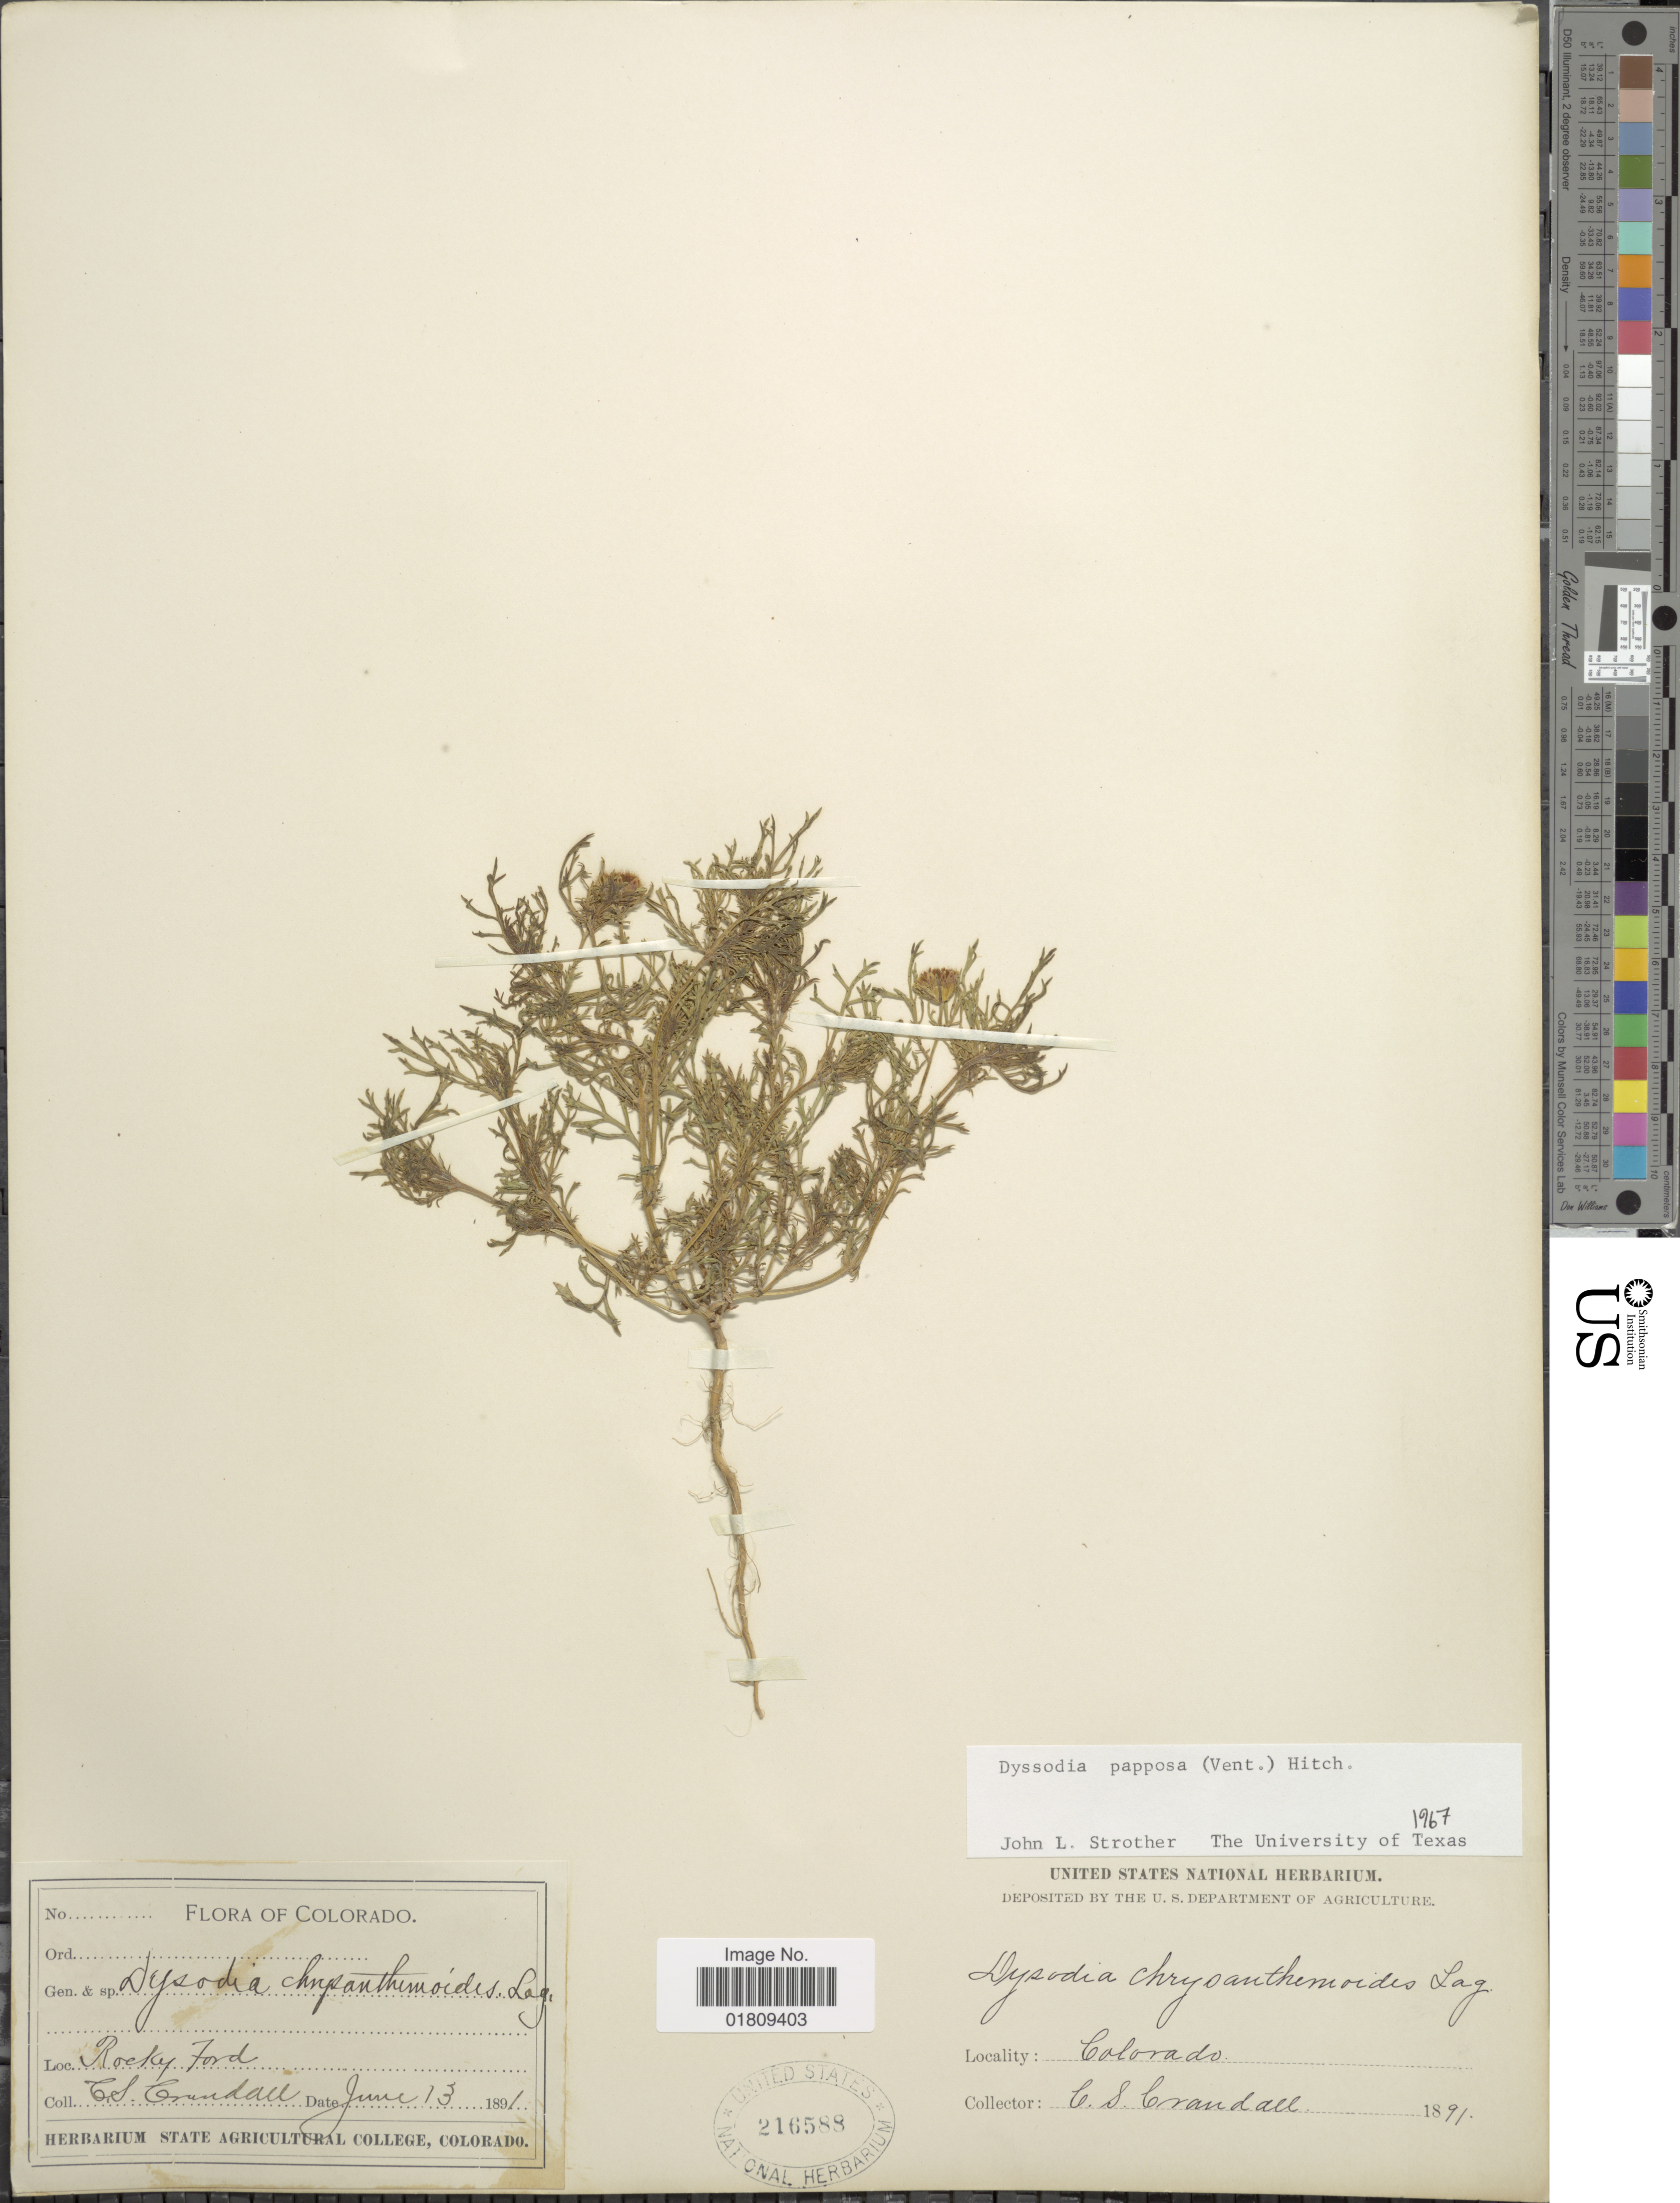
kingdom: Plantae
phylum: Tracheophyta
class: Magnoliopsida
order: Asterales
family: Asteraceae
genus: Dyssodia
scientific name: Dyssodia papposa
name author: (Vent.) Hitchc.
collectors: C. Crandall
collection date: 1891-06-13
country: United States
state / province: Colorado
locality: Rocky Ford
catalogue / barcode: US 216588